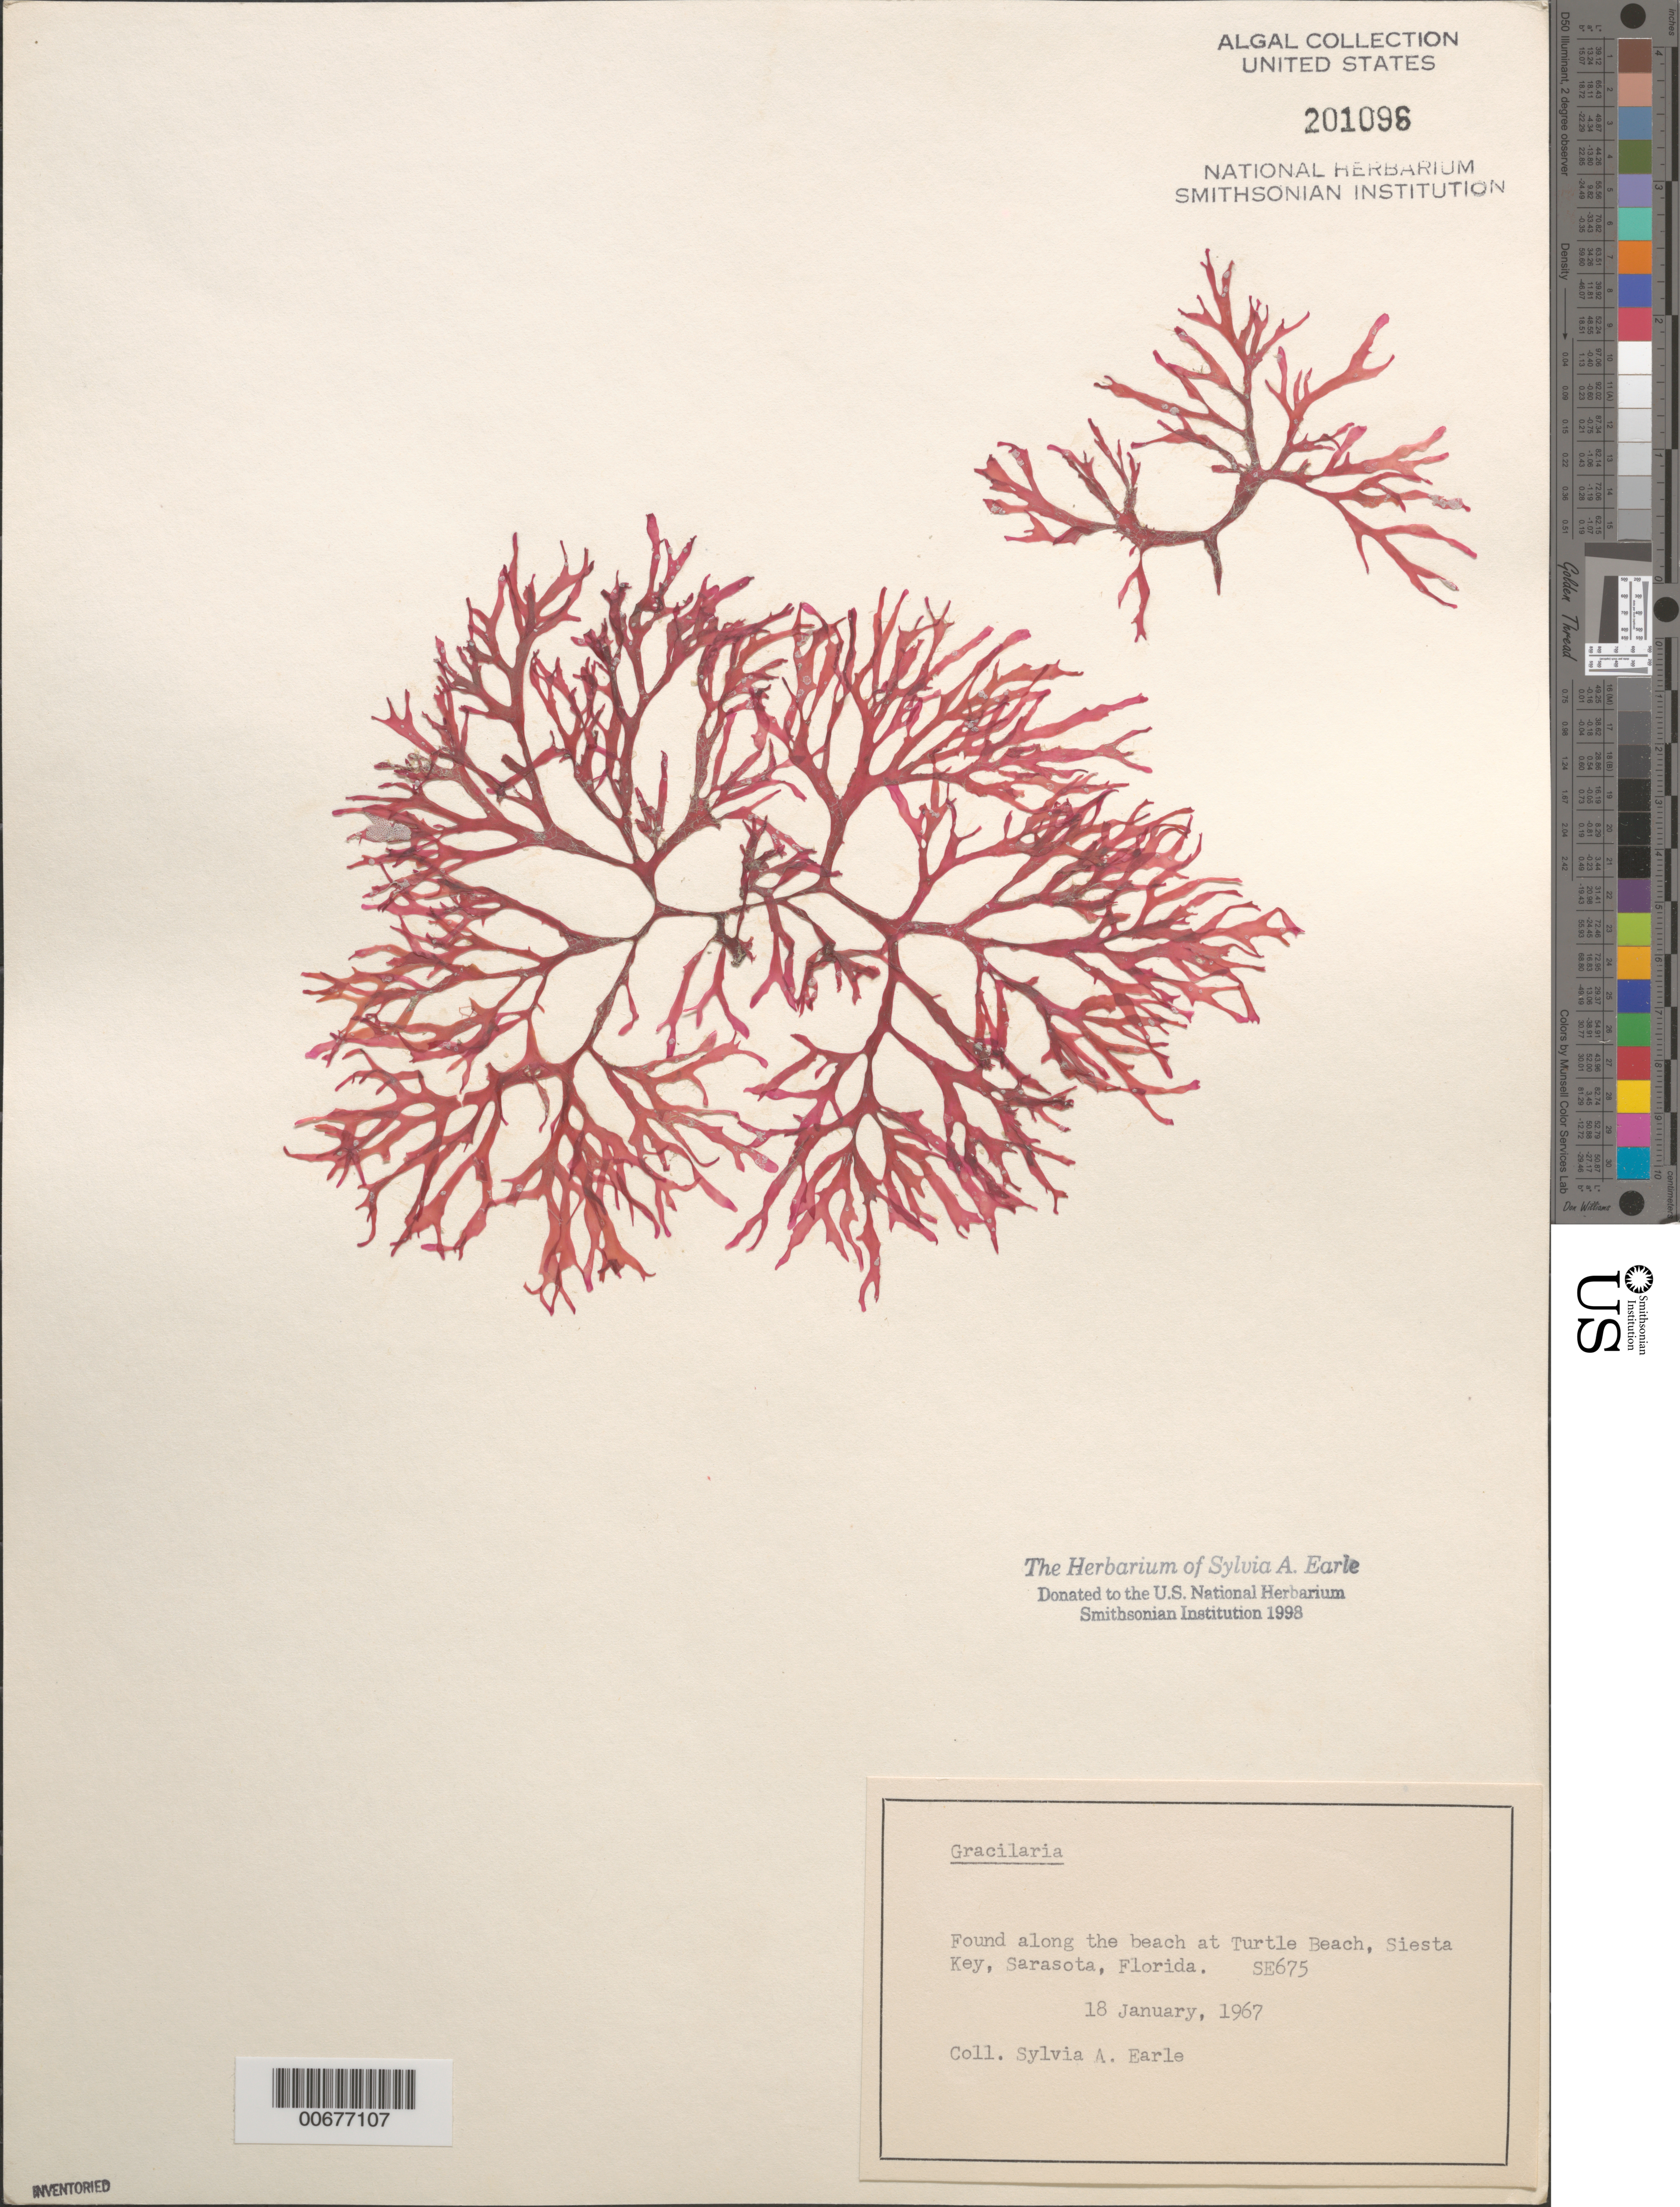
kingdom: Plantae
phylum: Rhodophyta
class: Florideophyceae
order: Gracilariales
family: Gracilariaceae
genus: Gracilaria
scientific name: Gracilaria sp.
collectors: S. A. Earle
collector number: SE 675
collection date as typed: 18 Jan 1967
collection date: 1967-01-18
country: United States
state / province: Florida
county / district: Sarasota County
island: Siesta Key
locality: Turtle Beach, Sarasota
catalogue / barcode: US 201096